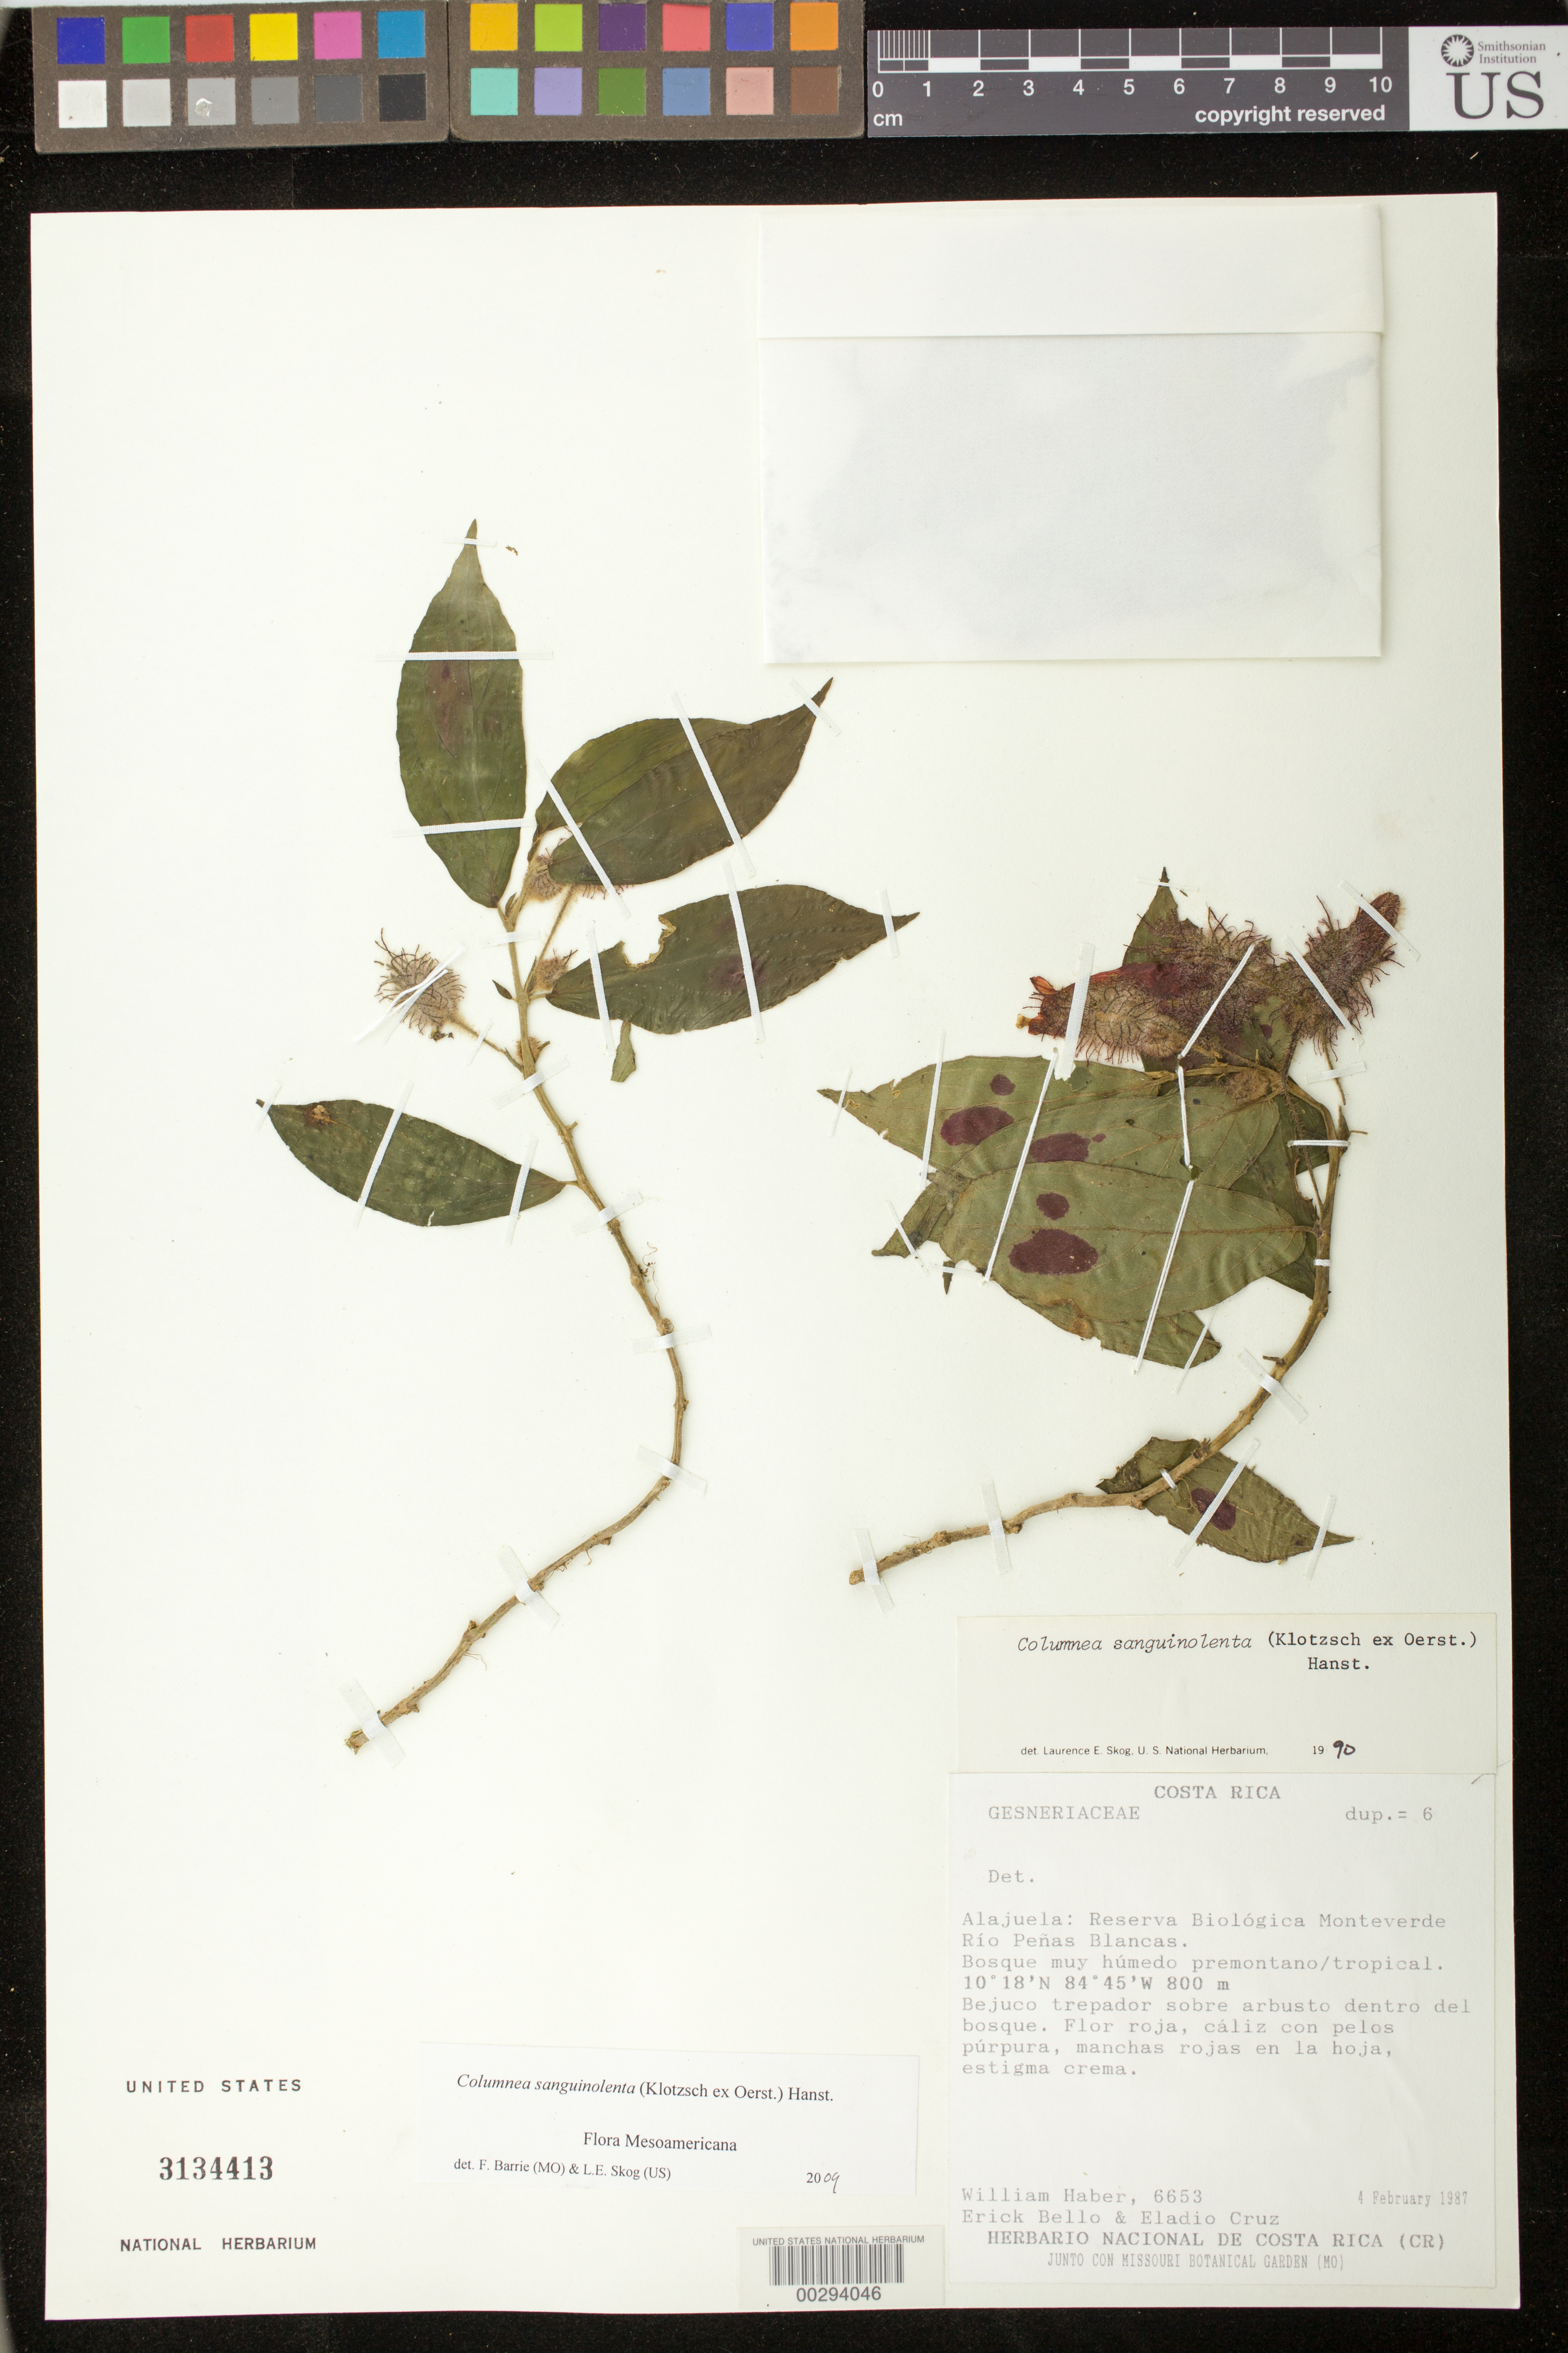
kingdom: Plantae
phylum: Tracheophyta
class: Magnoliopsida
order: Lamiales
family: Gesneriaceae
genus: Columnea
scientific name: Columnea sanguinolenta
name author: (Klotzsch ex Oerst.) Hanst.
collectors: W. Haber, E. Bello & E. Cruz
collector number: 6653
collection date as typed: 04 Feb 1987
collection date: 1987-02-04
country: Costa Rica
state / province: Alajuela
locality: Reserva Biologica Monteverde, Rio Penas Blancas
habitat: Very humid premontane/tropical forest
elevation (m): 800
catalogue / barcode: US 3134413